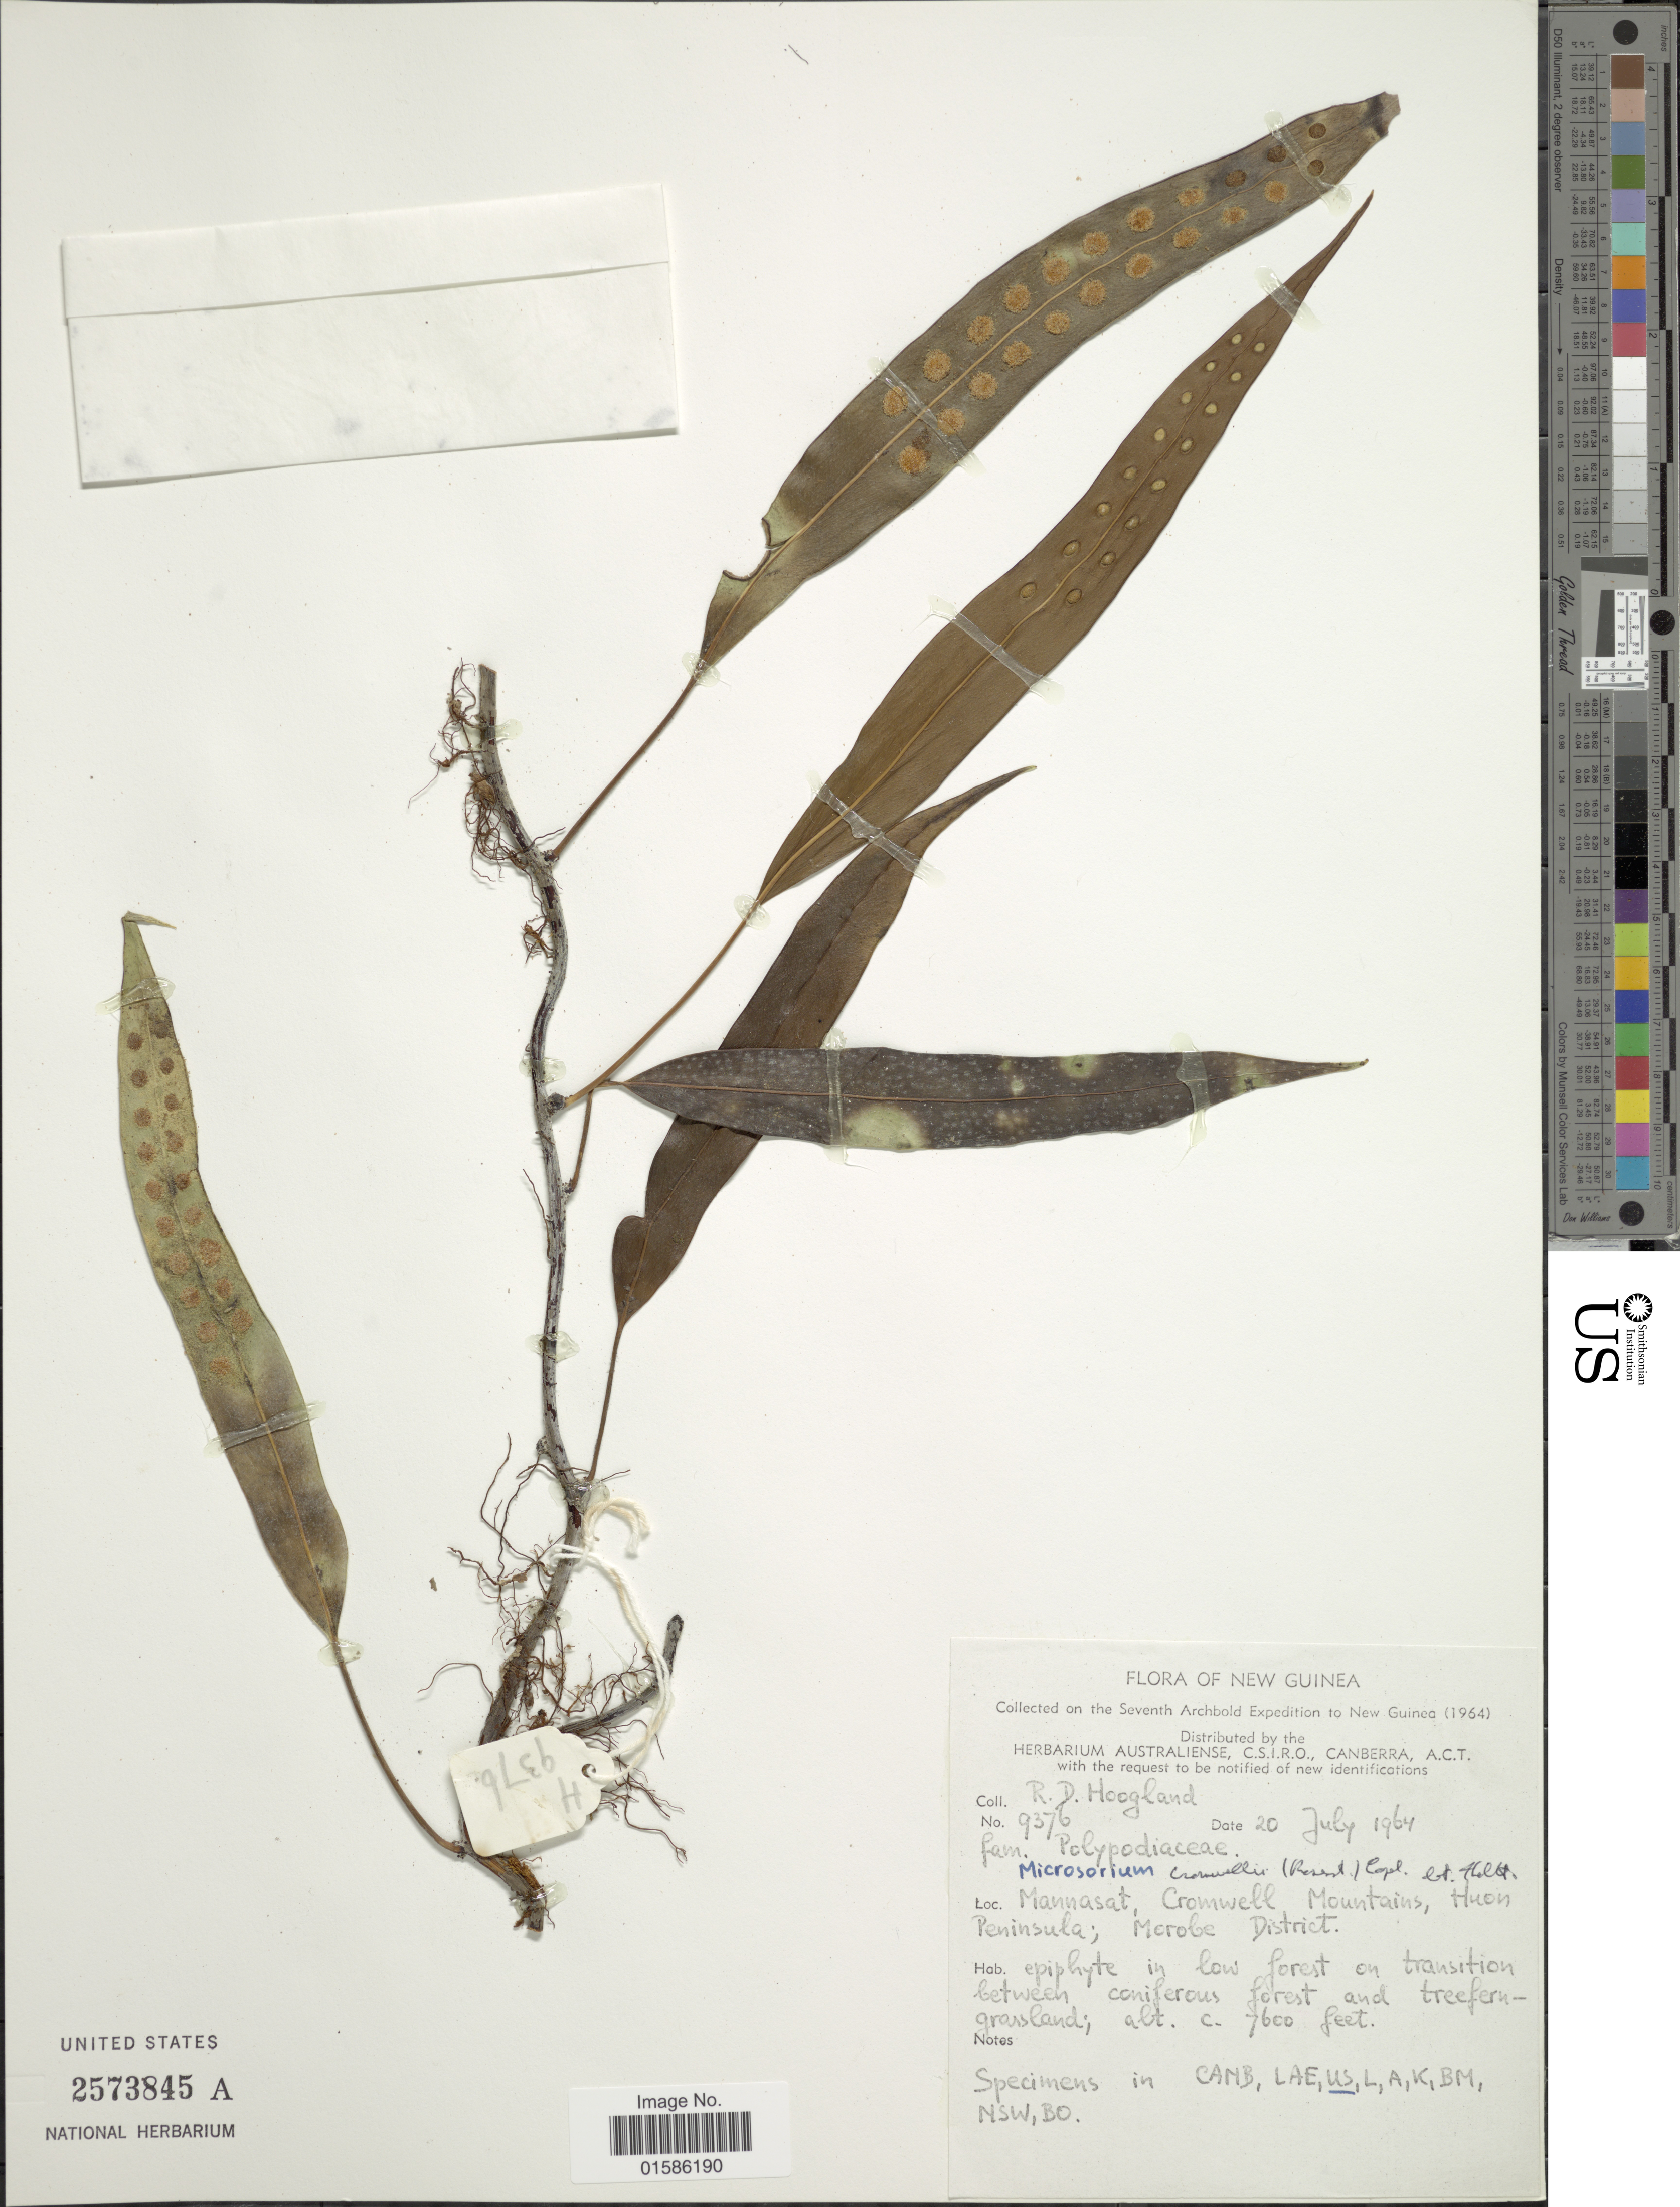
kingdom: Plantae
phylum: Tracheophyta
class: Polypodiopsida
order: Polypodiales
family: Polypodiaceae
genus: Microsorum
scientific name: Microsorum cromwellii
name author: (Rosenst.) Copel.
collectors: R. D. Hoogland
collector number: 9376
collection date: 1964-07-20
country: Papua New Guinea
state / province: Morobe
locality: New Guinea, Mannasat, cromwell Mountains; Huon Peninsula; Morobe District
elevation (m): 2316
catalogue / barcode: US 2573845A